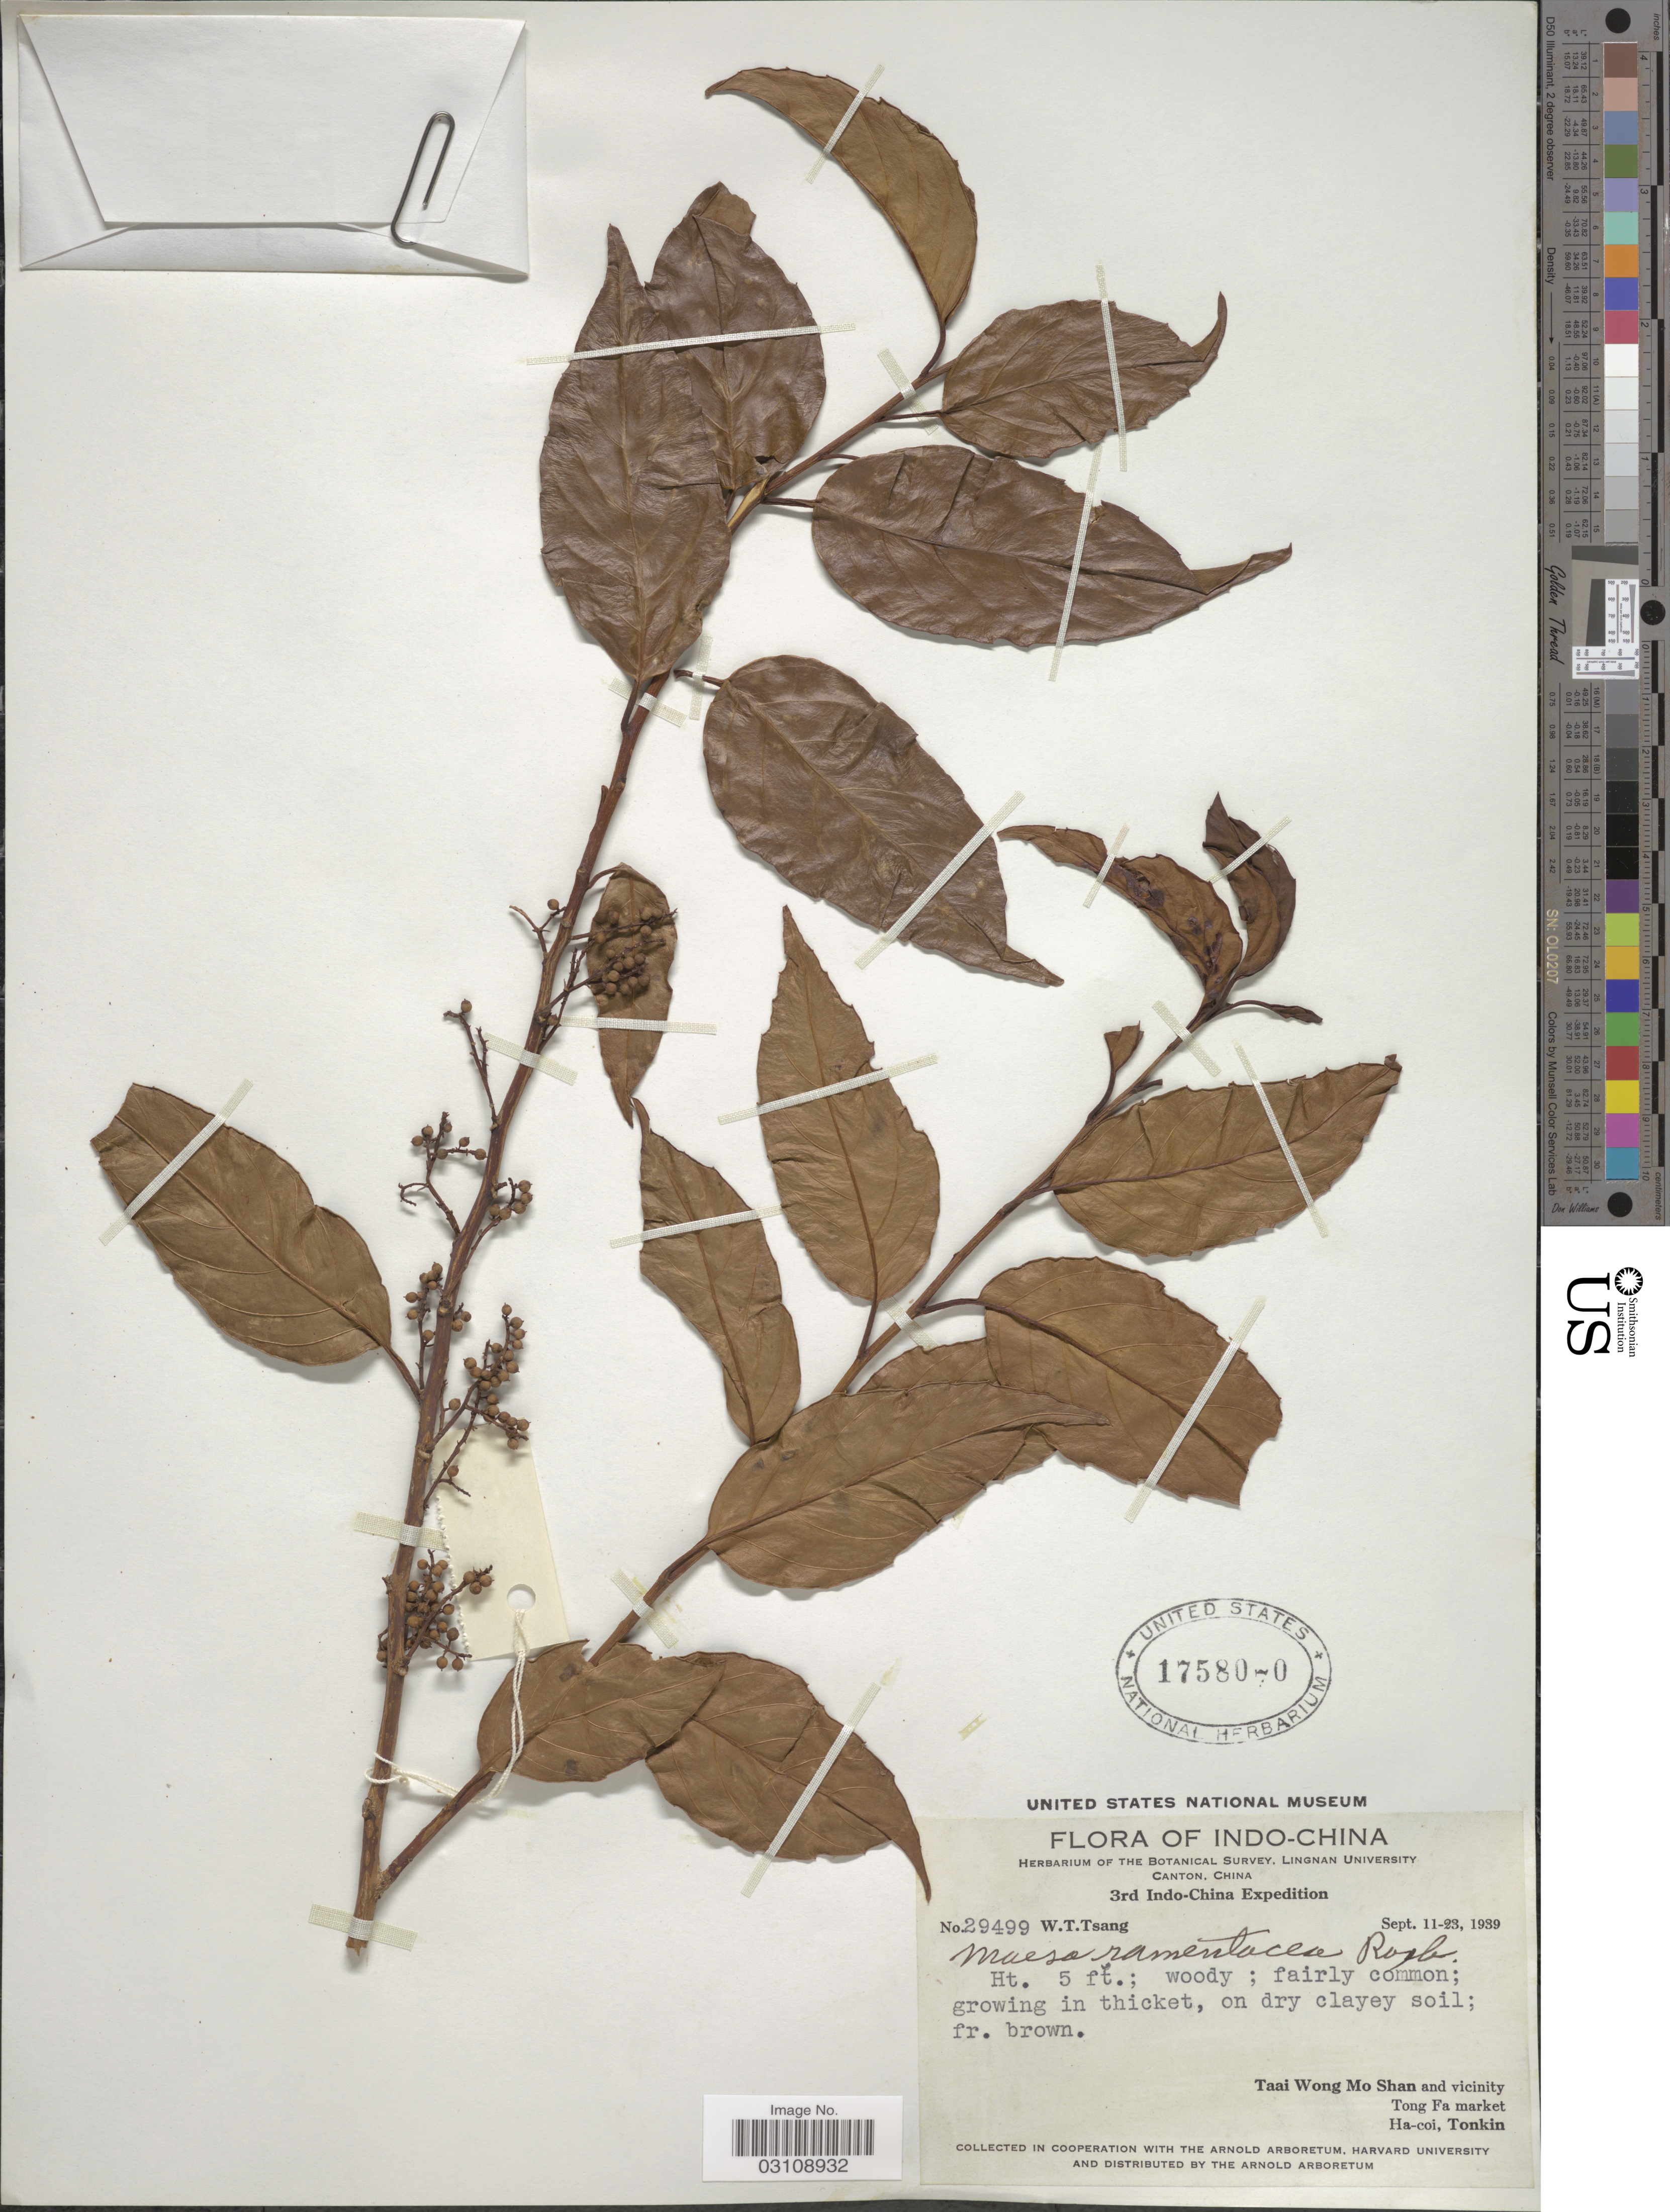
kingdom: Plantae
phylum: Tracheophyta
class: Magnoliopsida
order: Ericales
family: Primulaceae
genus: Maesa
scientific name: Maesa ramentacea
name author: (Roxb.) A. DC.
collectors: W. T. Tsang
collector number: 29499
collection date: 1939-09-11/1939-09-23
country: Vietnam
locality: Indo-China. Taai Wong Mo Shan and vicinity. Tong Fa market. Hai-coi, Tonkin.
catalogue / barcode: US 1758070